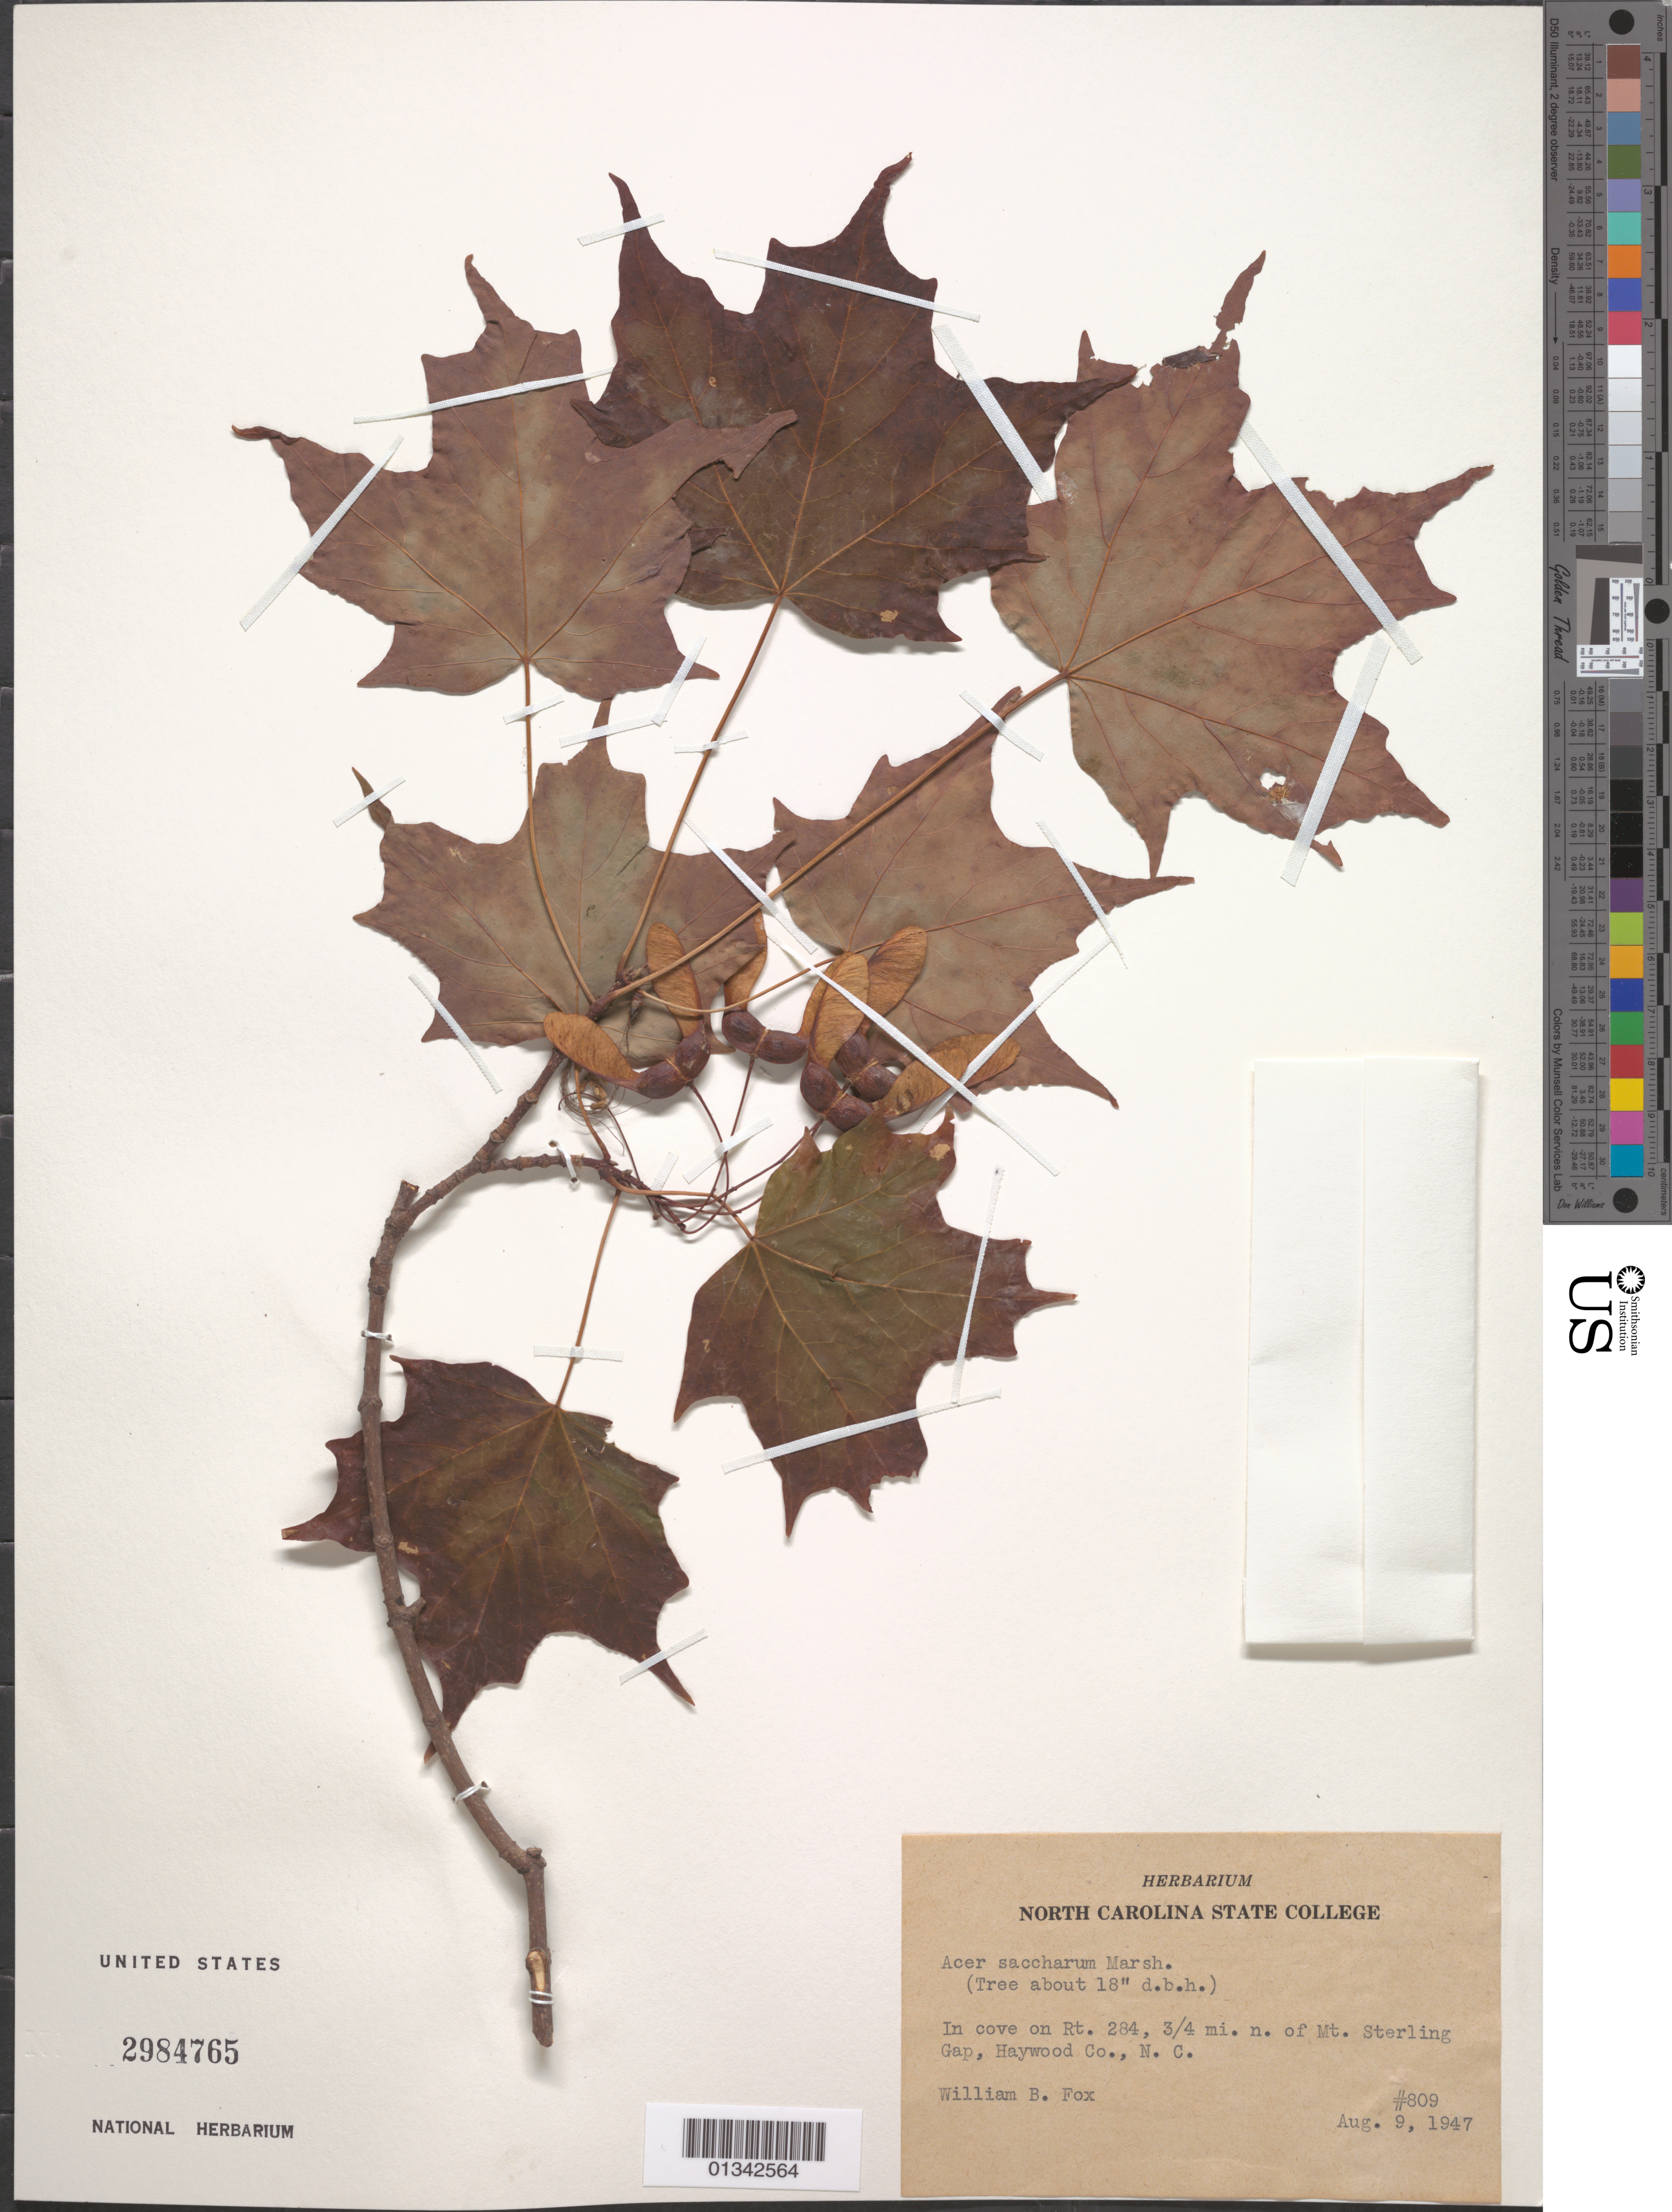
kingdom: Plantae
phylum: Tracheophyta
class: Magnoliopsida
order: Sapindales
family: Sapindaceae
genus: Acer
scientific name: Acer saccharum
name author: Marshall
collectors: W. B. Fox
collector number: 809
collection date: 1947-08-09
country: United States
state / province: North Carolina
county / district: Haywood County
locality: Rt. 284, 3/4 mile N of Mt. Sterling Gap, Haywood County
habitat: In cove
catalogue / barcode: US 2984765